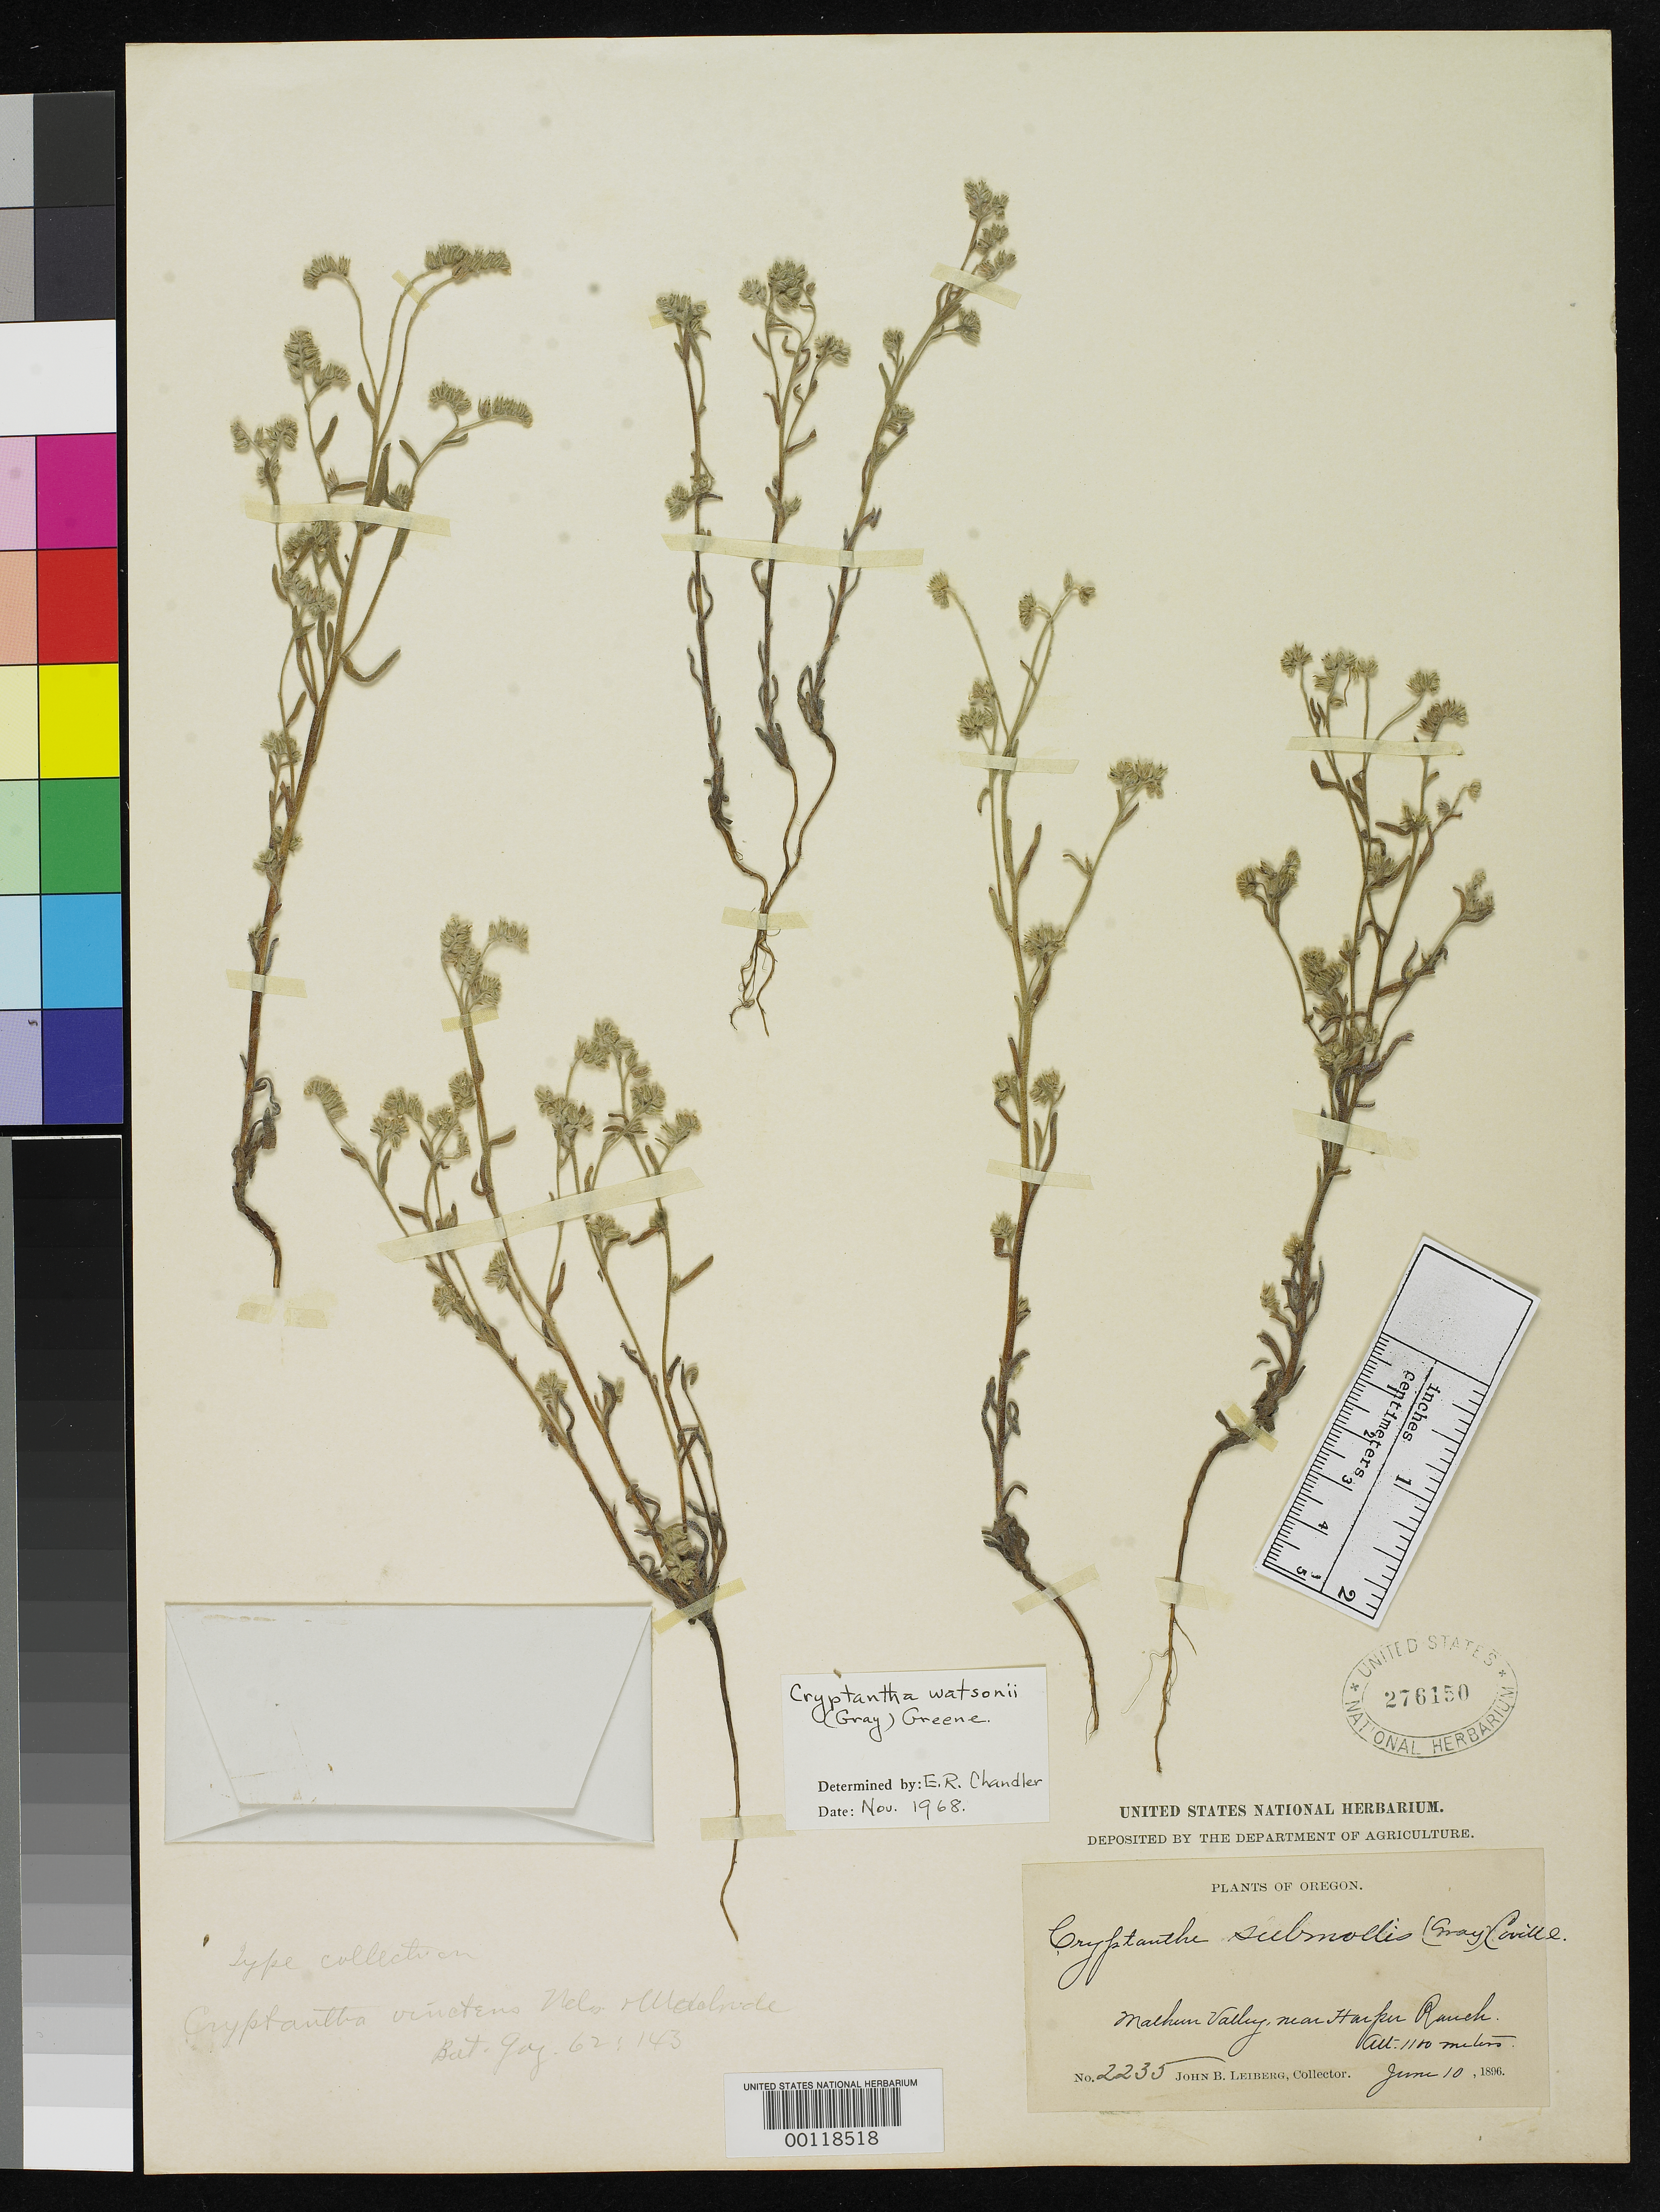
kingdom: Plantae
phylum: Tracheophyta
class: Magnoliopsida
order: Boraginales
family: Boraginaceae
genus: Cryptantha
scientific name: Cryptantha vinctens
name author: A. Nelson & J.F. Macbr.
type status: Isotype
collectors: J. Leiberg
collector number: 2235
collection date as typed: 10 Jun 1896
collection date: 1896-06-10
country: United States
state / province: Oregon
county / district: Malheur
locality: Malheur Valley, near Harper Ranch.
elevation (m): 3078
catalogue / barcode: US 276150